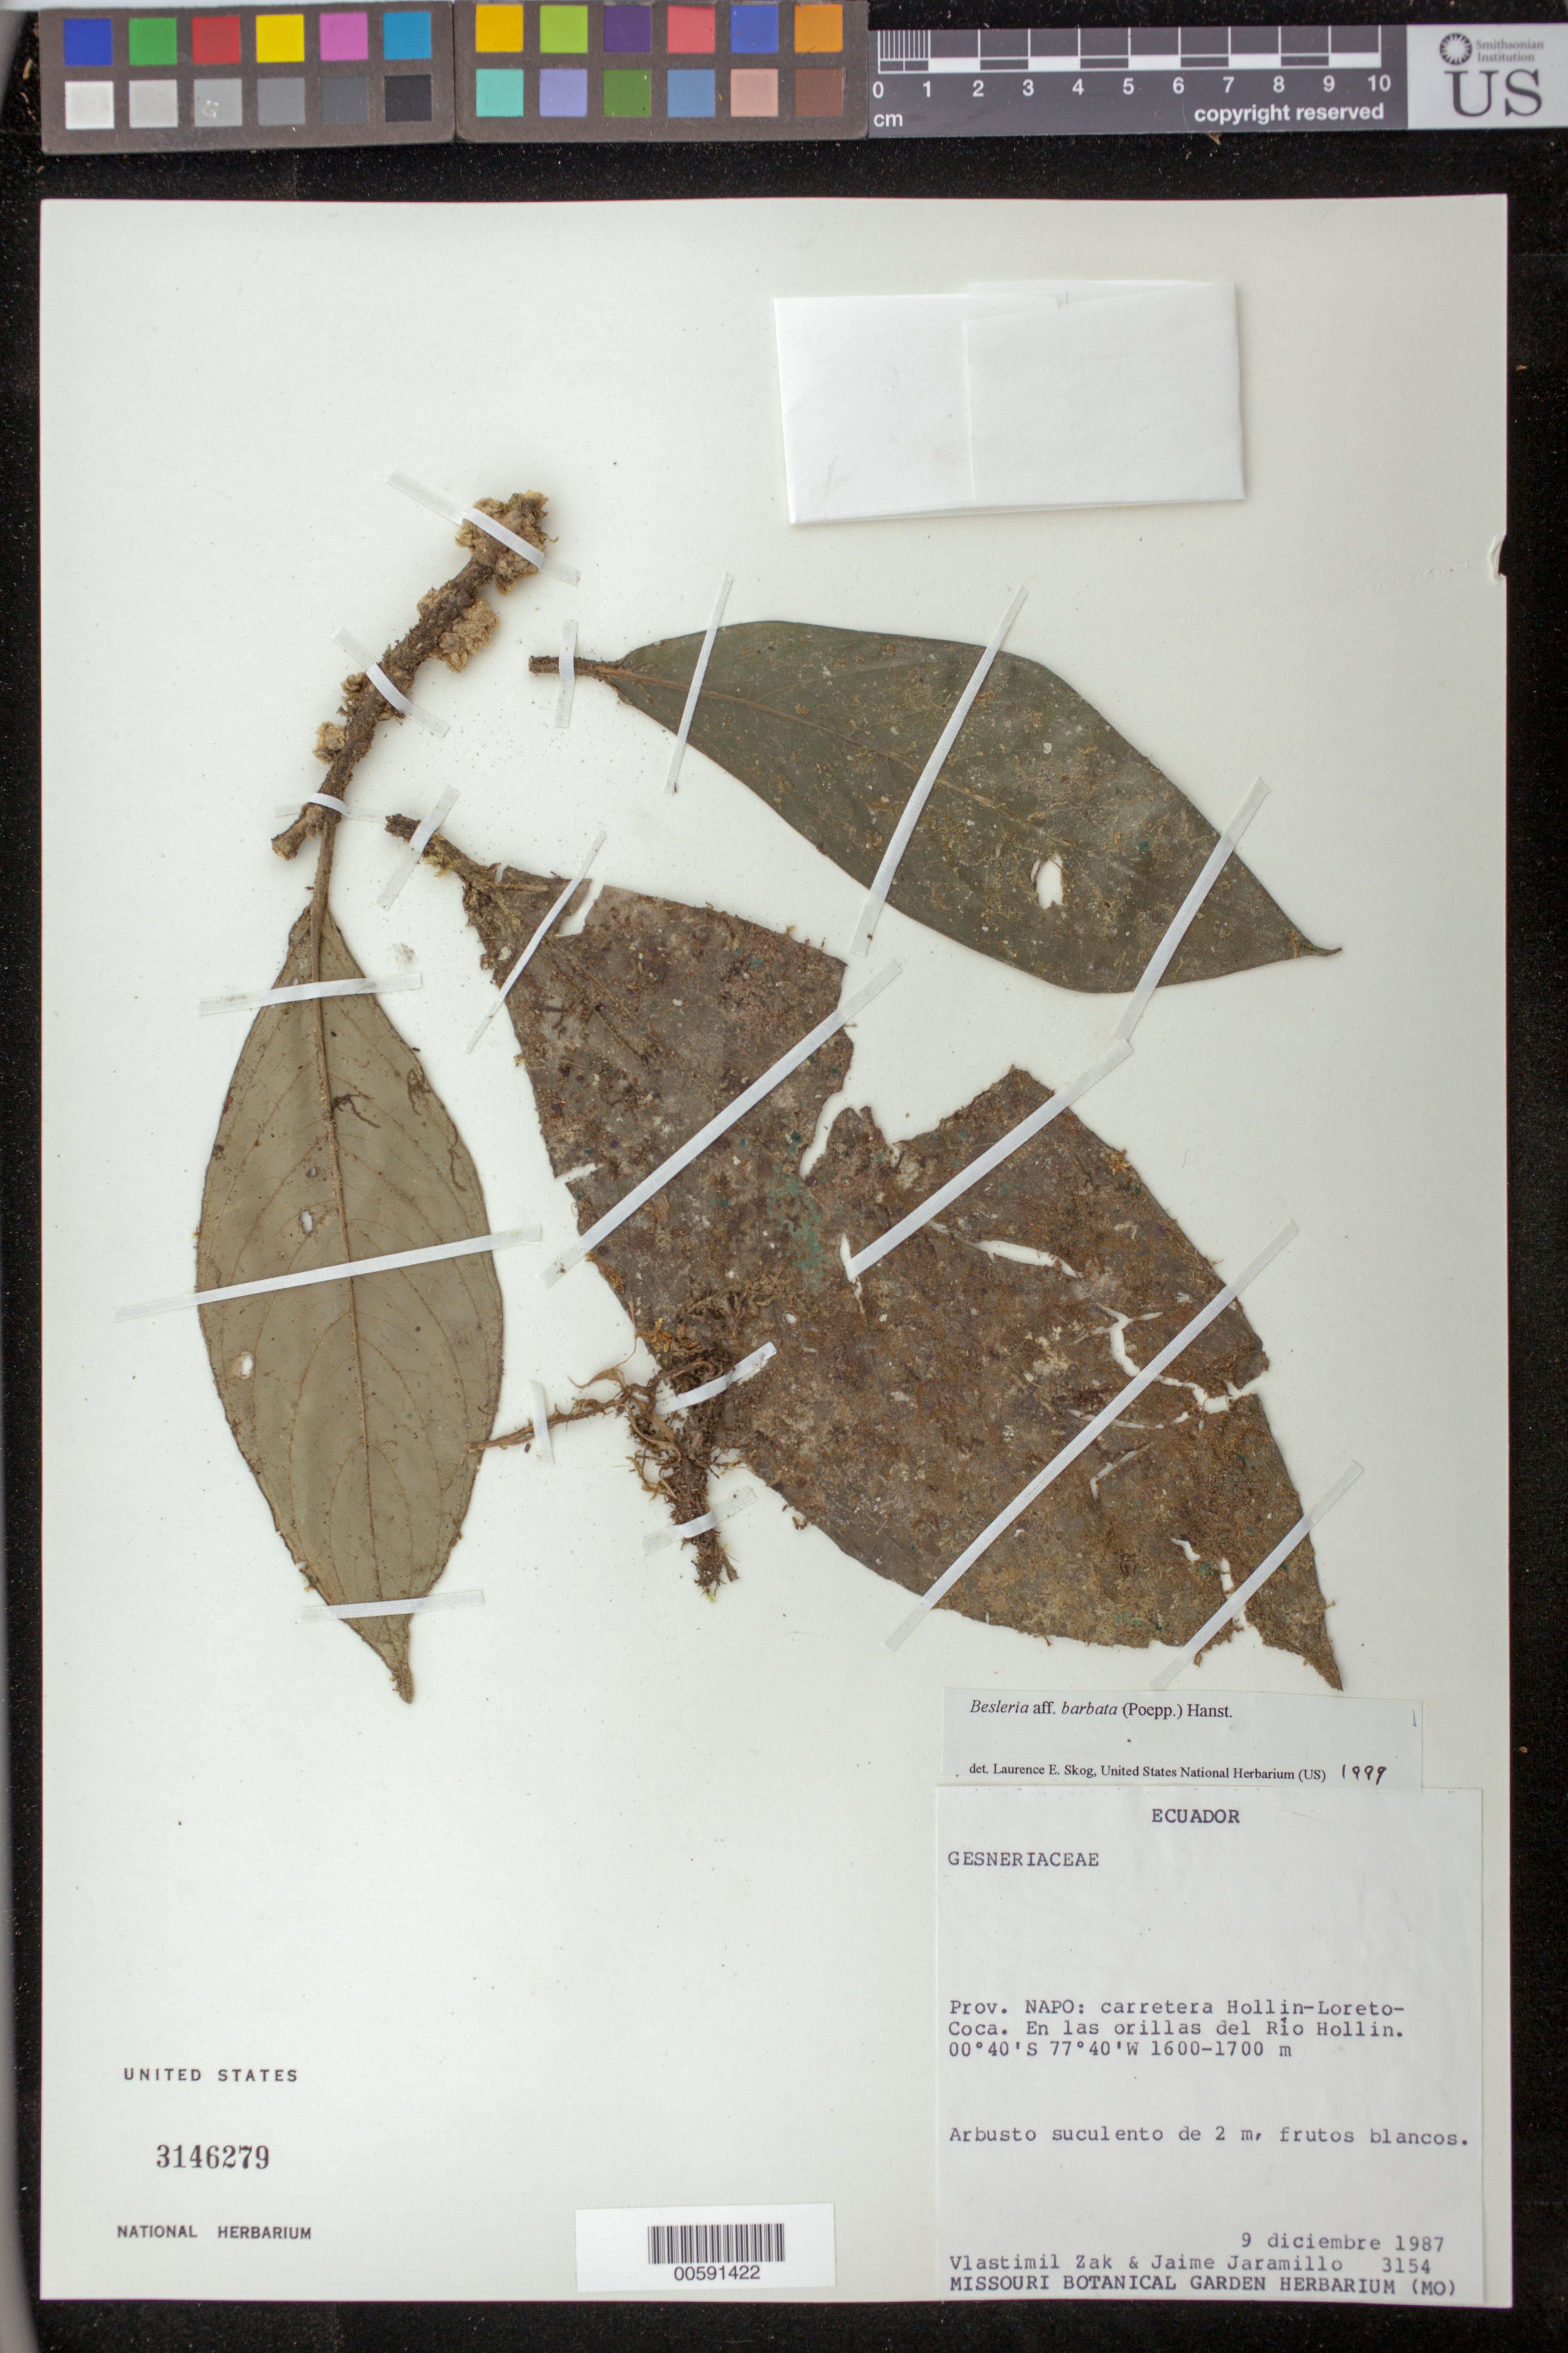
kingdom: Plantae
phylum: Tracheophyta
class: Magnoliopsida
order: Lamiales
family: Gesneriaceae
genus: Besleria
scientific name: Besleria barbata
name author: (Poepp.) Hanst.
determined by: Skog, Laurence E.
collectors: V. Zak & J. L. Jaramillo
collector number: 3154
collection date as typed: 09 Dec 1987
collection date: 1987-12-09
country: Ecuador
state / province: Napo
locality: Carretera Hollin - Loreto - Coca; en las orillas del Río Hollin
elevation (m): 1600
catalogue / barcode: US 3146279